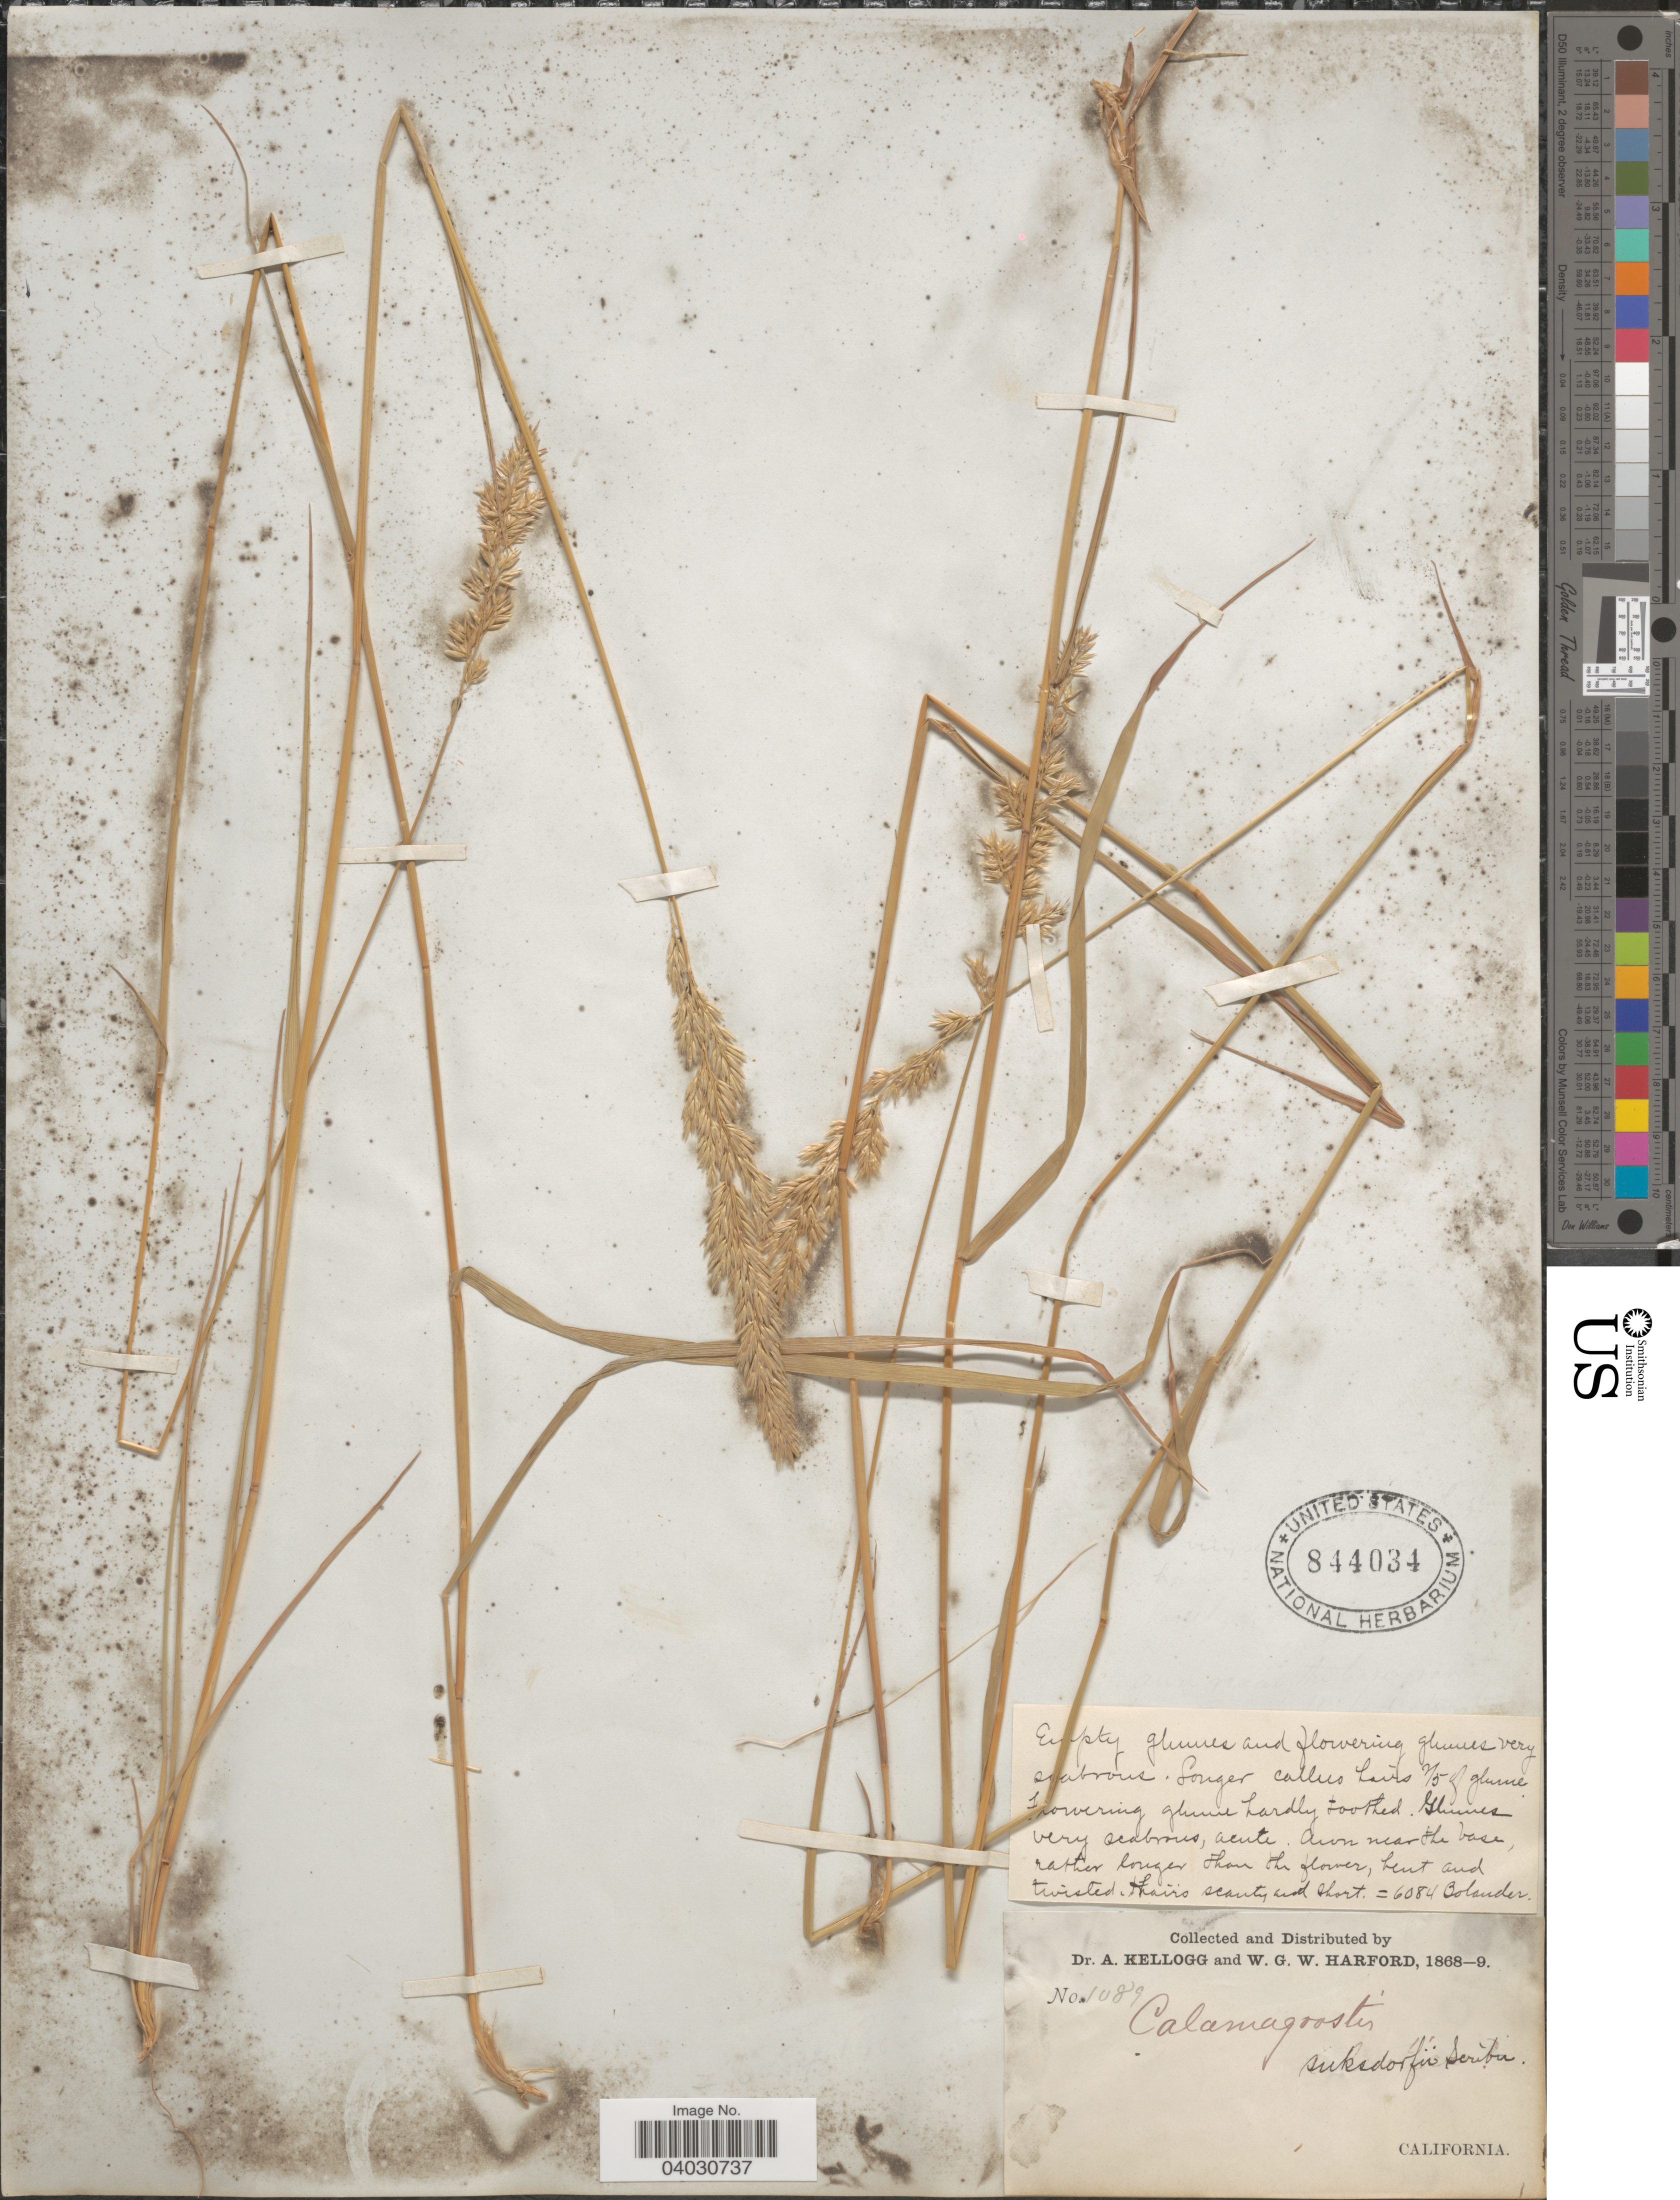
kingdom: Plantae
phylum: Tracheophyta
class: Liliopsida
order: Poales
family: Poaceae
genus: Calamagrostis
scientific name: Calamagrostis rubescens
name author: Buckley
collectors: A. Kellogg & W. G. W. Harford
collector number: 1089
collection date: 1868/1869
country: United States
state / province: California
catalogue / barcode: US 844034